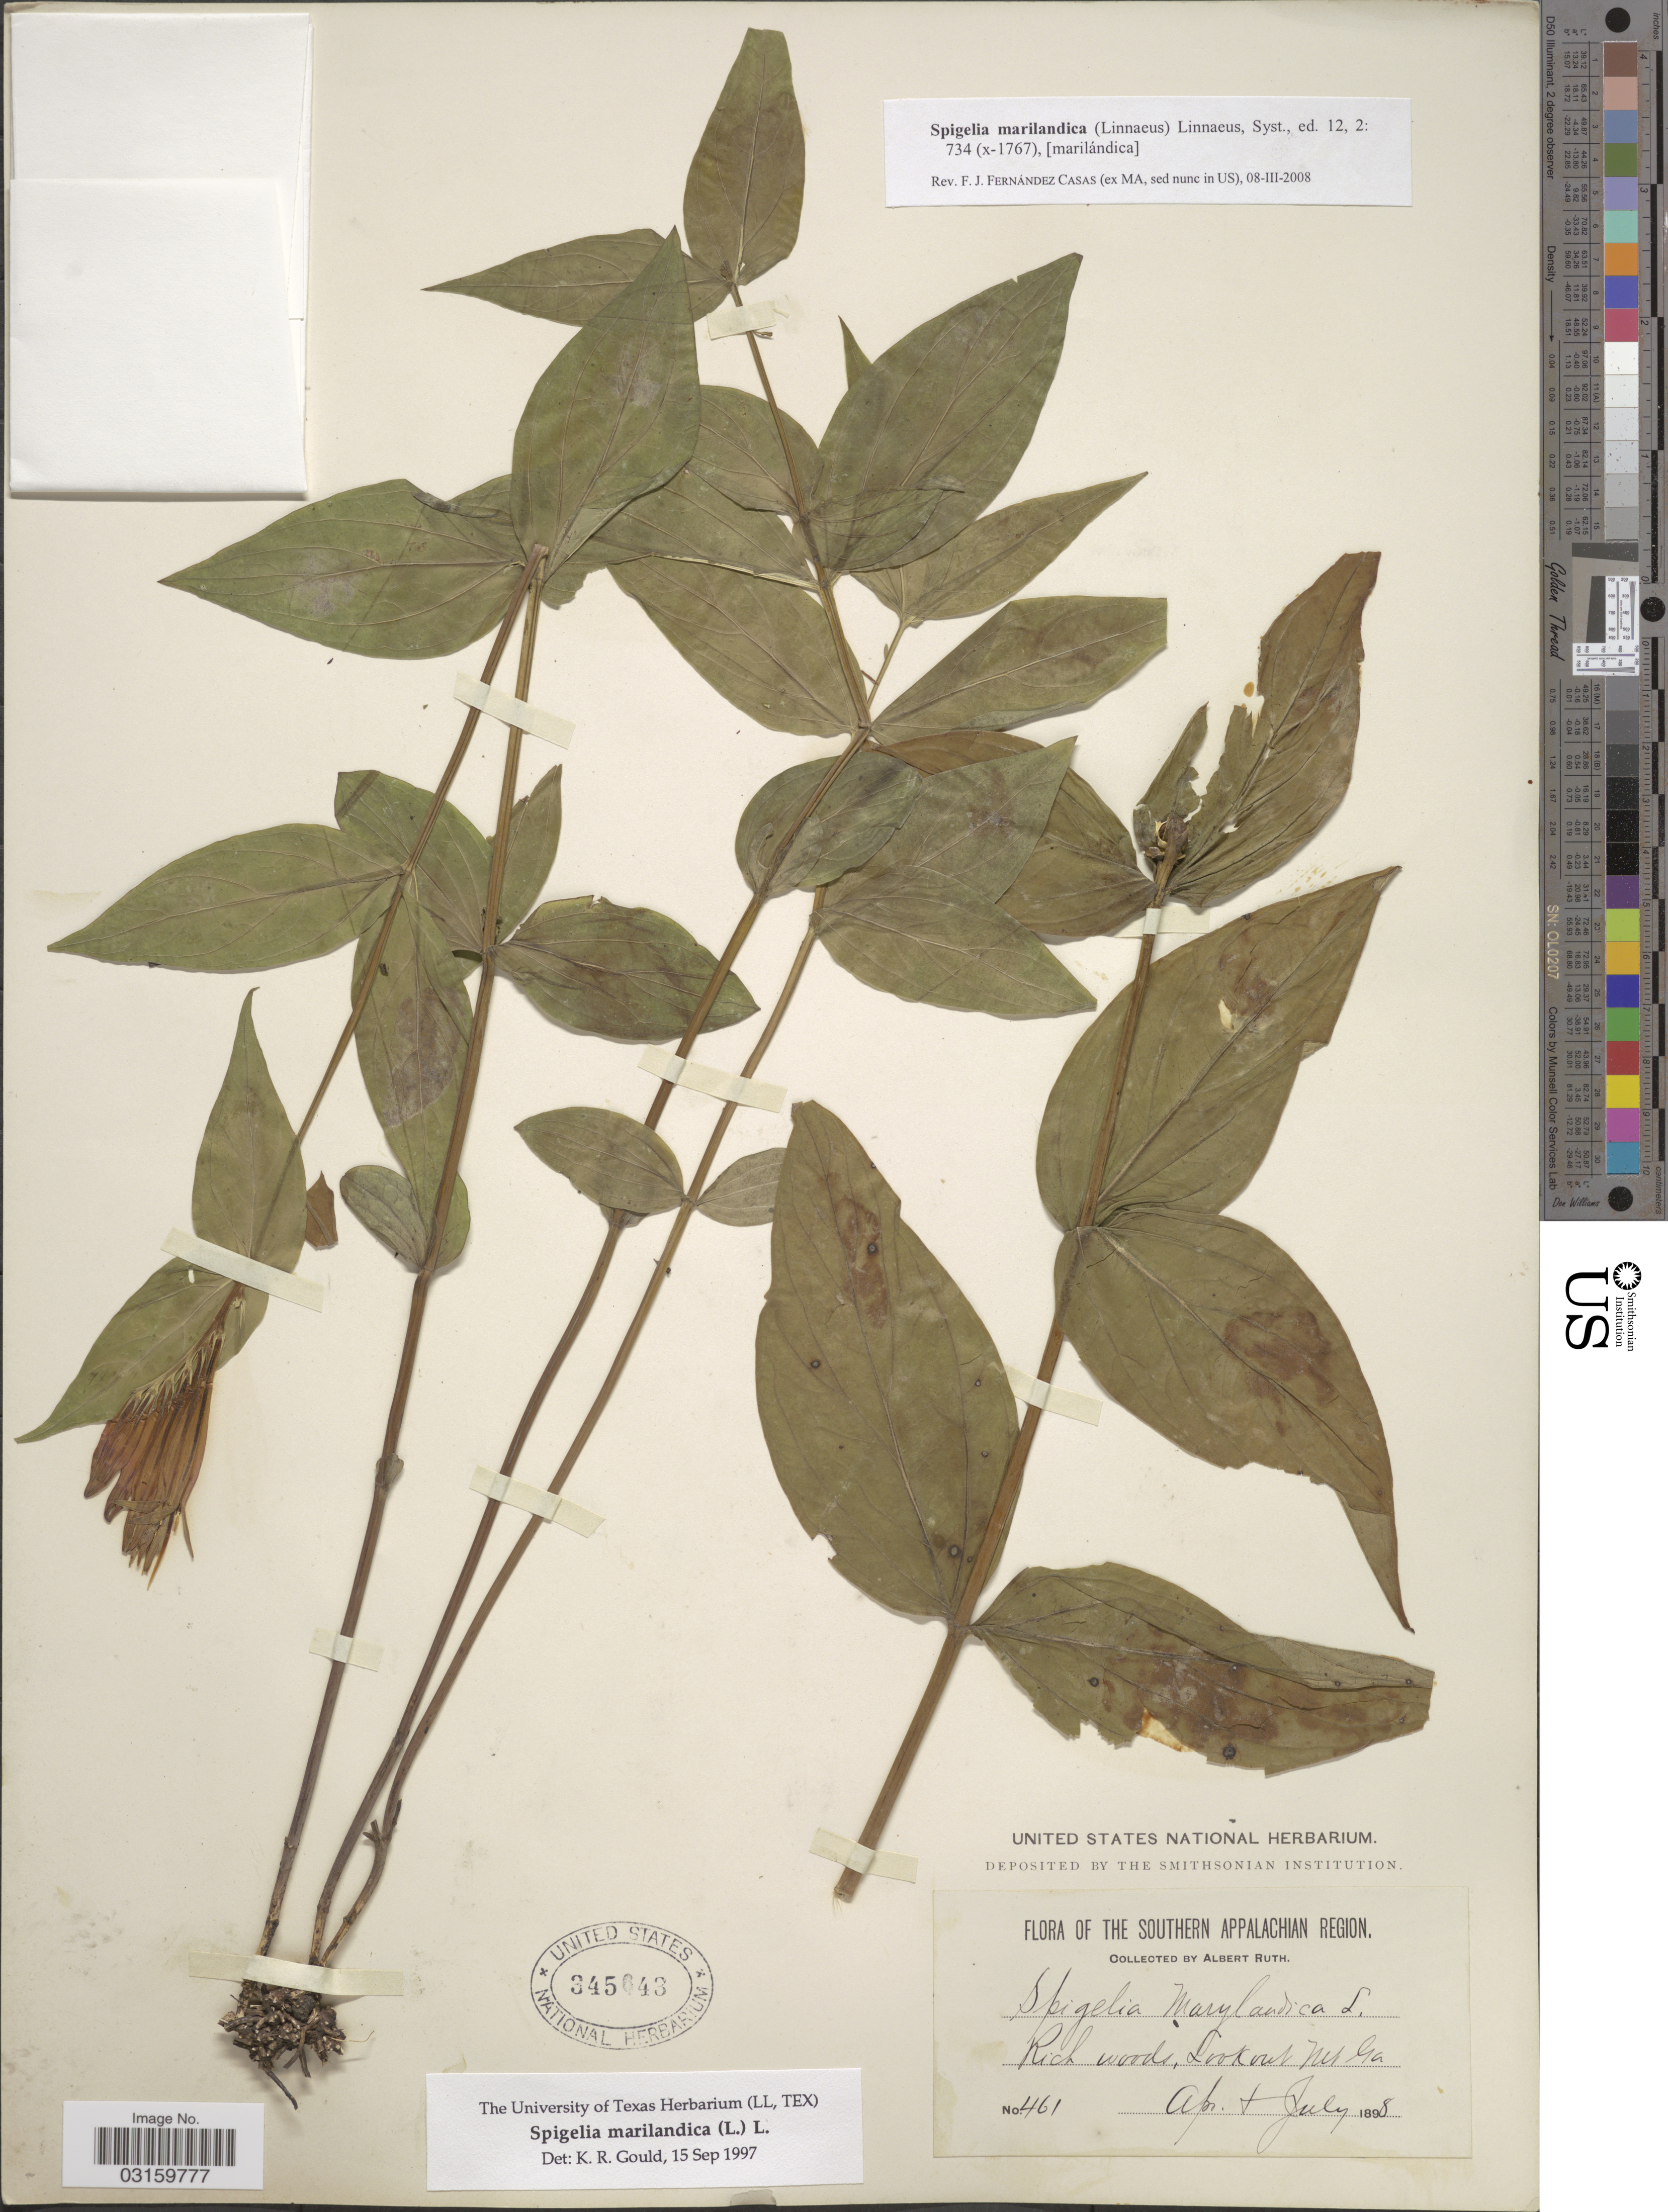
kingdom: Plantae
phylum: Tracheophyta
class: Magnoliopsida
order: Gentianales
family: Loganiaceae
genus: Spigelia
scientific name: Spigelia marilandica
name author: (L.) L.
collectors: A. Ruth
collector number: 461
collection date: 1898-04/1898-07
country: United States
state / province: Georgia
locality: The Southern Appalchian Region, Lookout Mt.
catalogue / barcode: US 345643